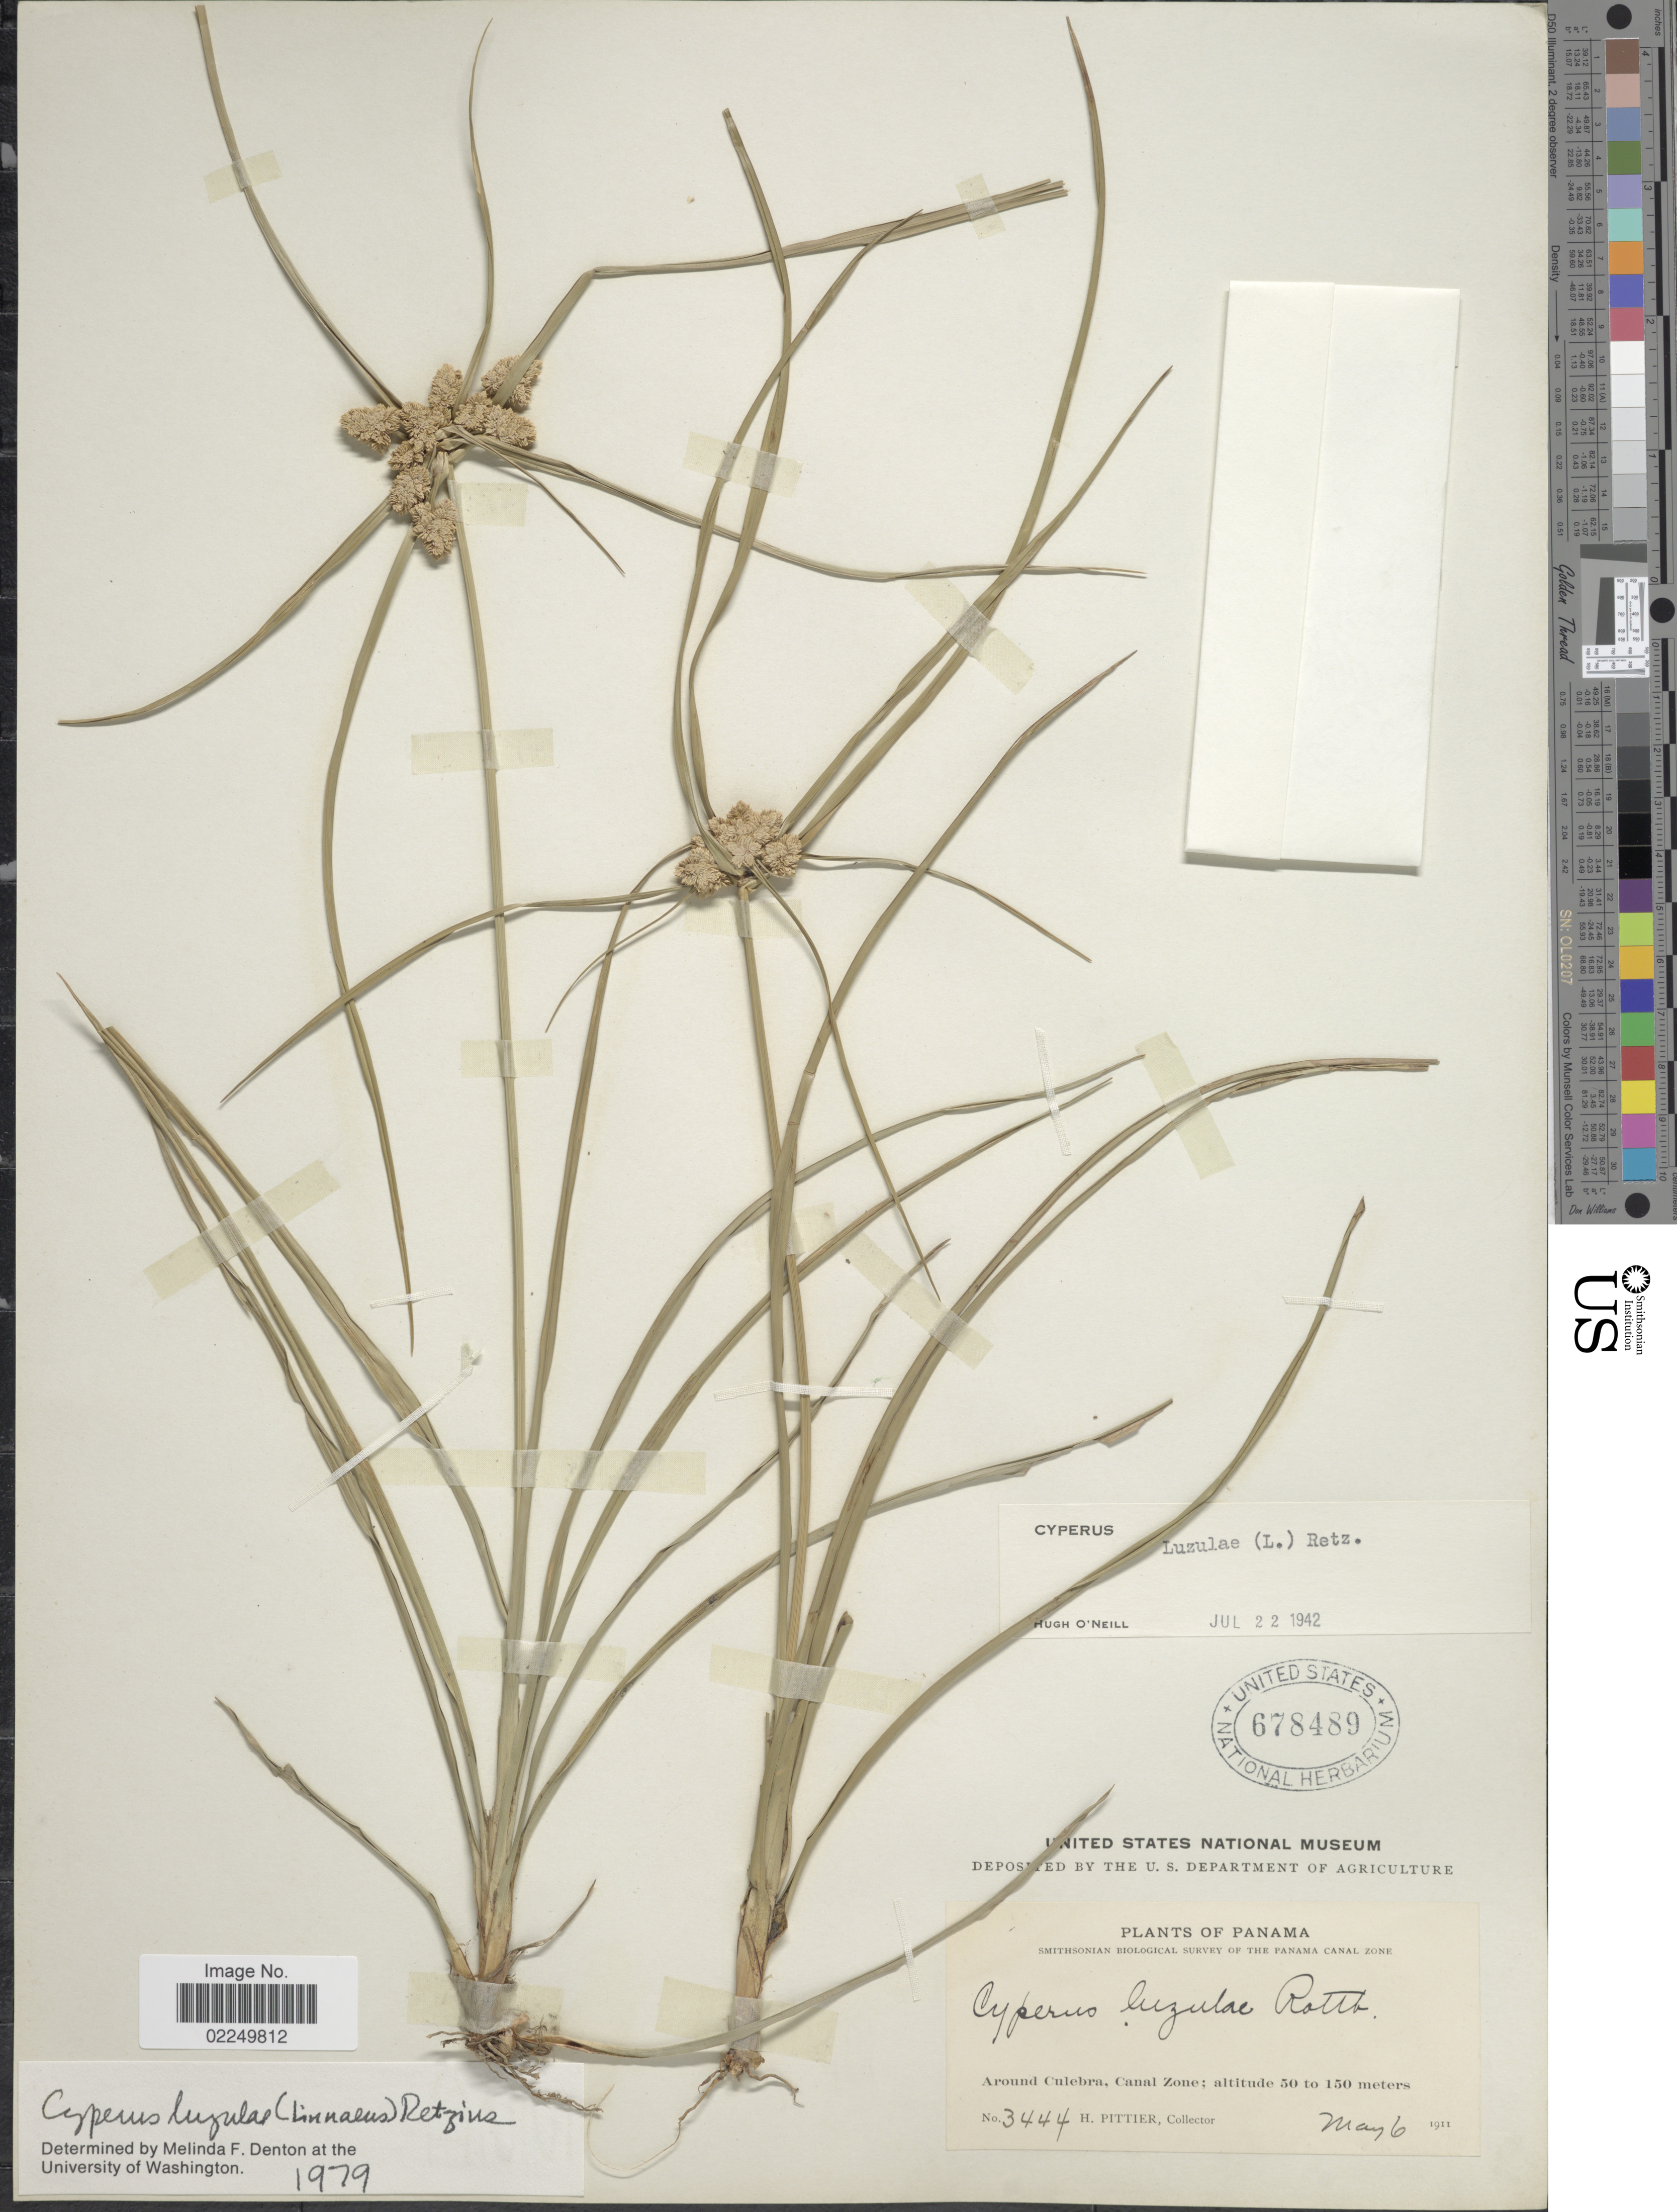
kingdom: Plantae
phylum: Tracheophyta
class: Liliopsida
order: Poales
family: Cyperaceae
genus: Cyperus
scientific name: Cyperus luzulae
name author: (L.) Rottb. ex Retz.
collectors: H. F. Pittier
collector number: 3444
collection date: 1911-05-06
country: Panama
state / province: Colón / Panamá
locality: Around Culebra, Canal Zone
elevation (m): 50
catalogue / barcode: US 678489